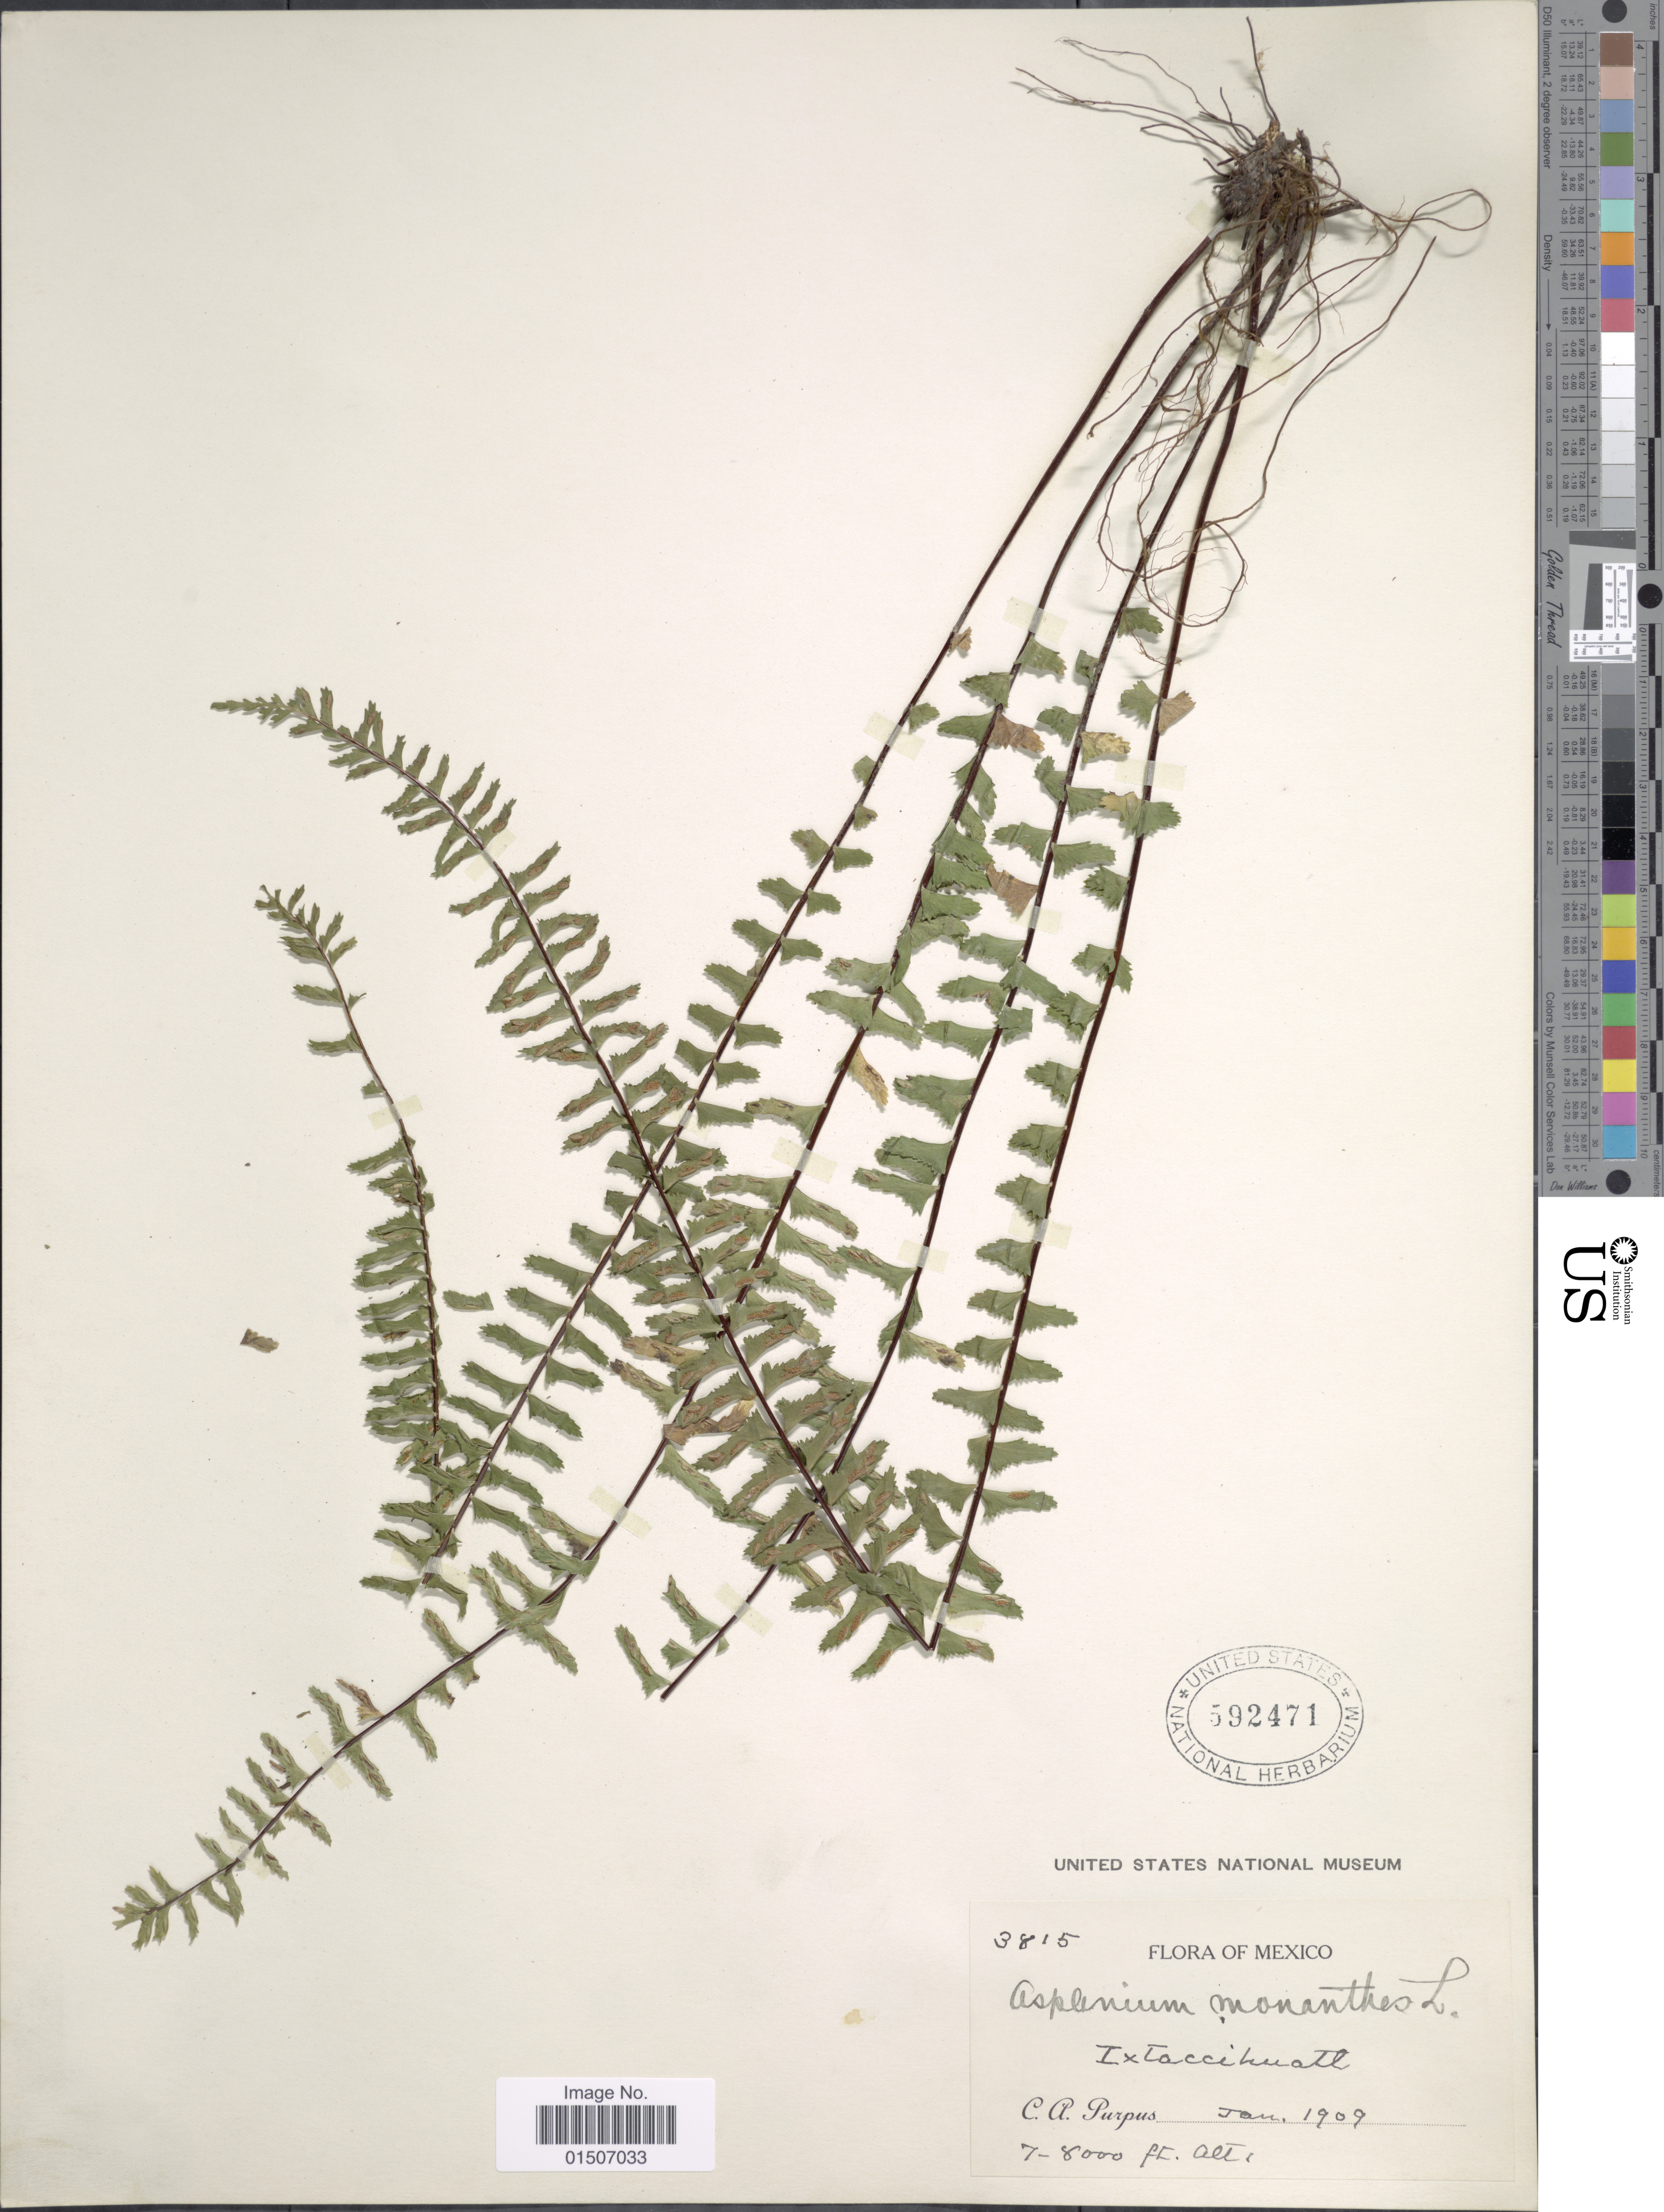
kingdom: Plantae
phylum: Tracheophyta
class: Polypodiopsida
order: Polypodiales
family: Aspleniaceae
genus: Asplenium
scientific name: Asplenium monanthes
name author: L.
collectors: C. A. Purpus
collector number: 3815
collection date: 1909-01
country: Mexico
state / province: México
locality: Ixtaccihuatl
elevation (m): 2134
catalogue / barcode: US 592471